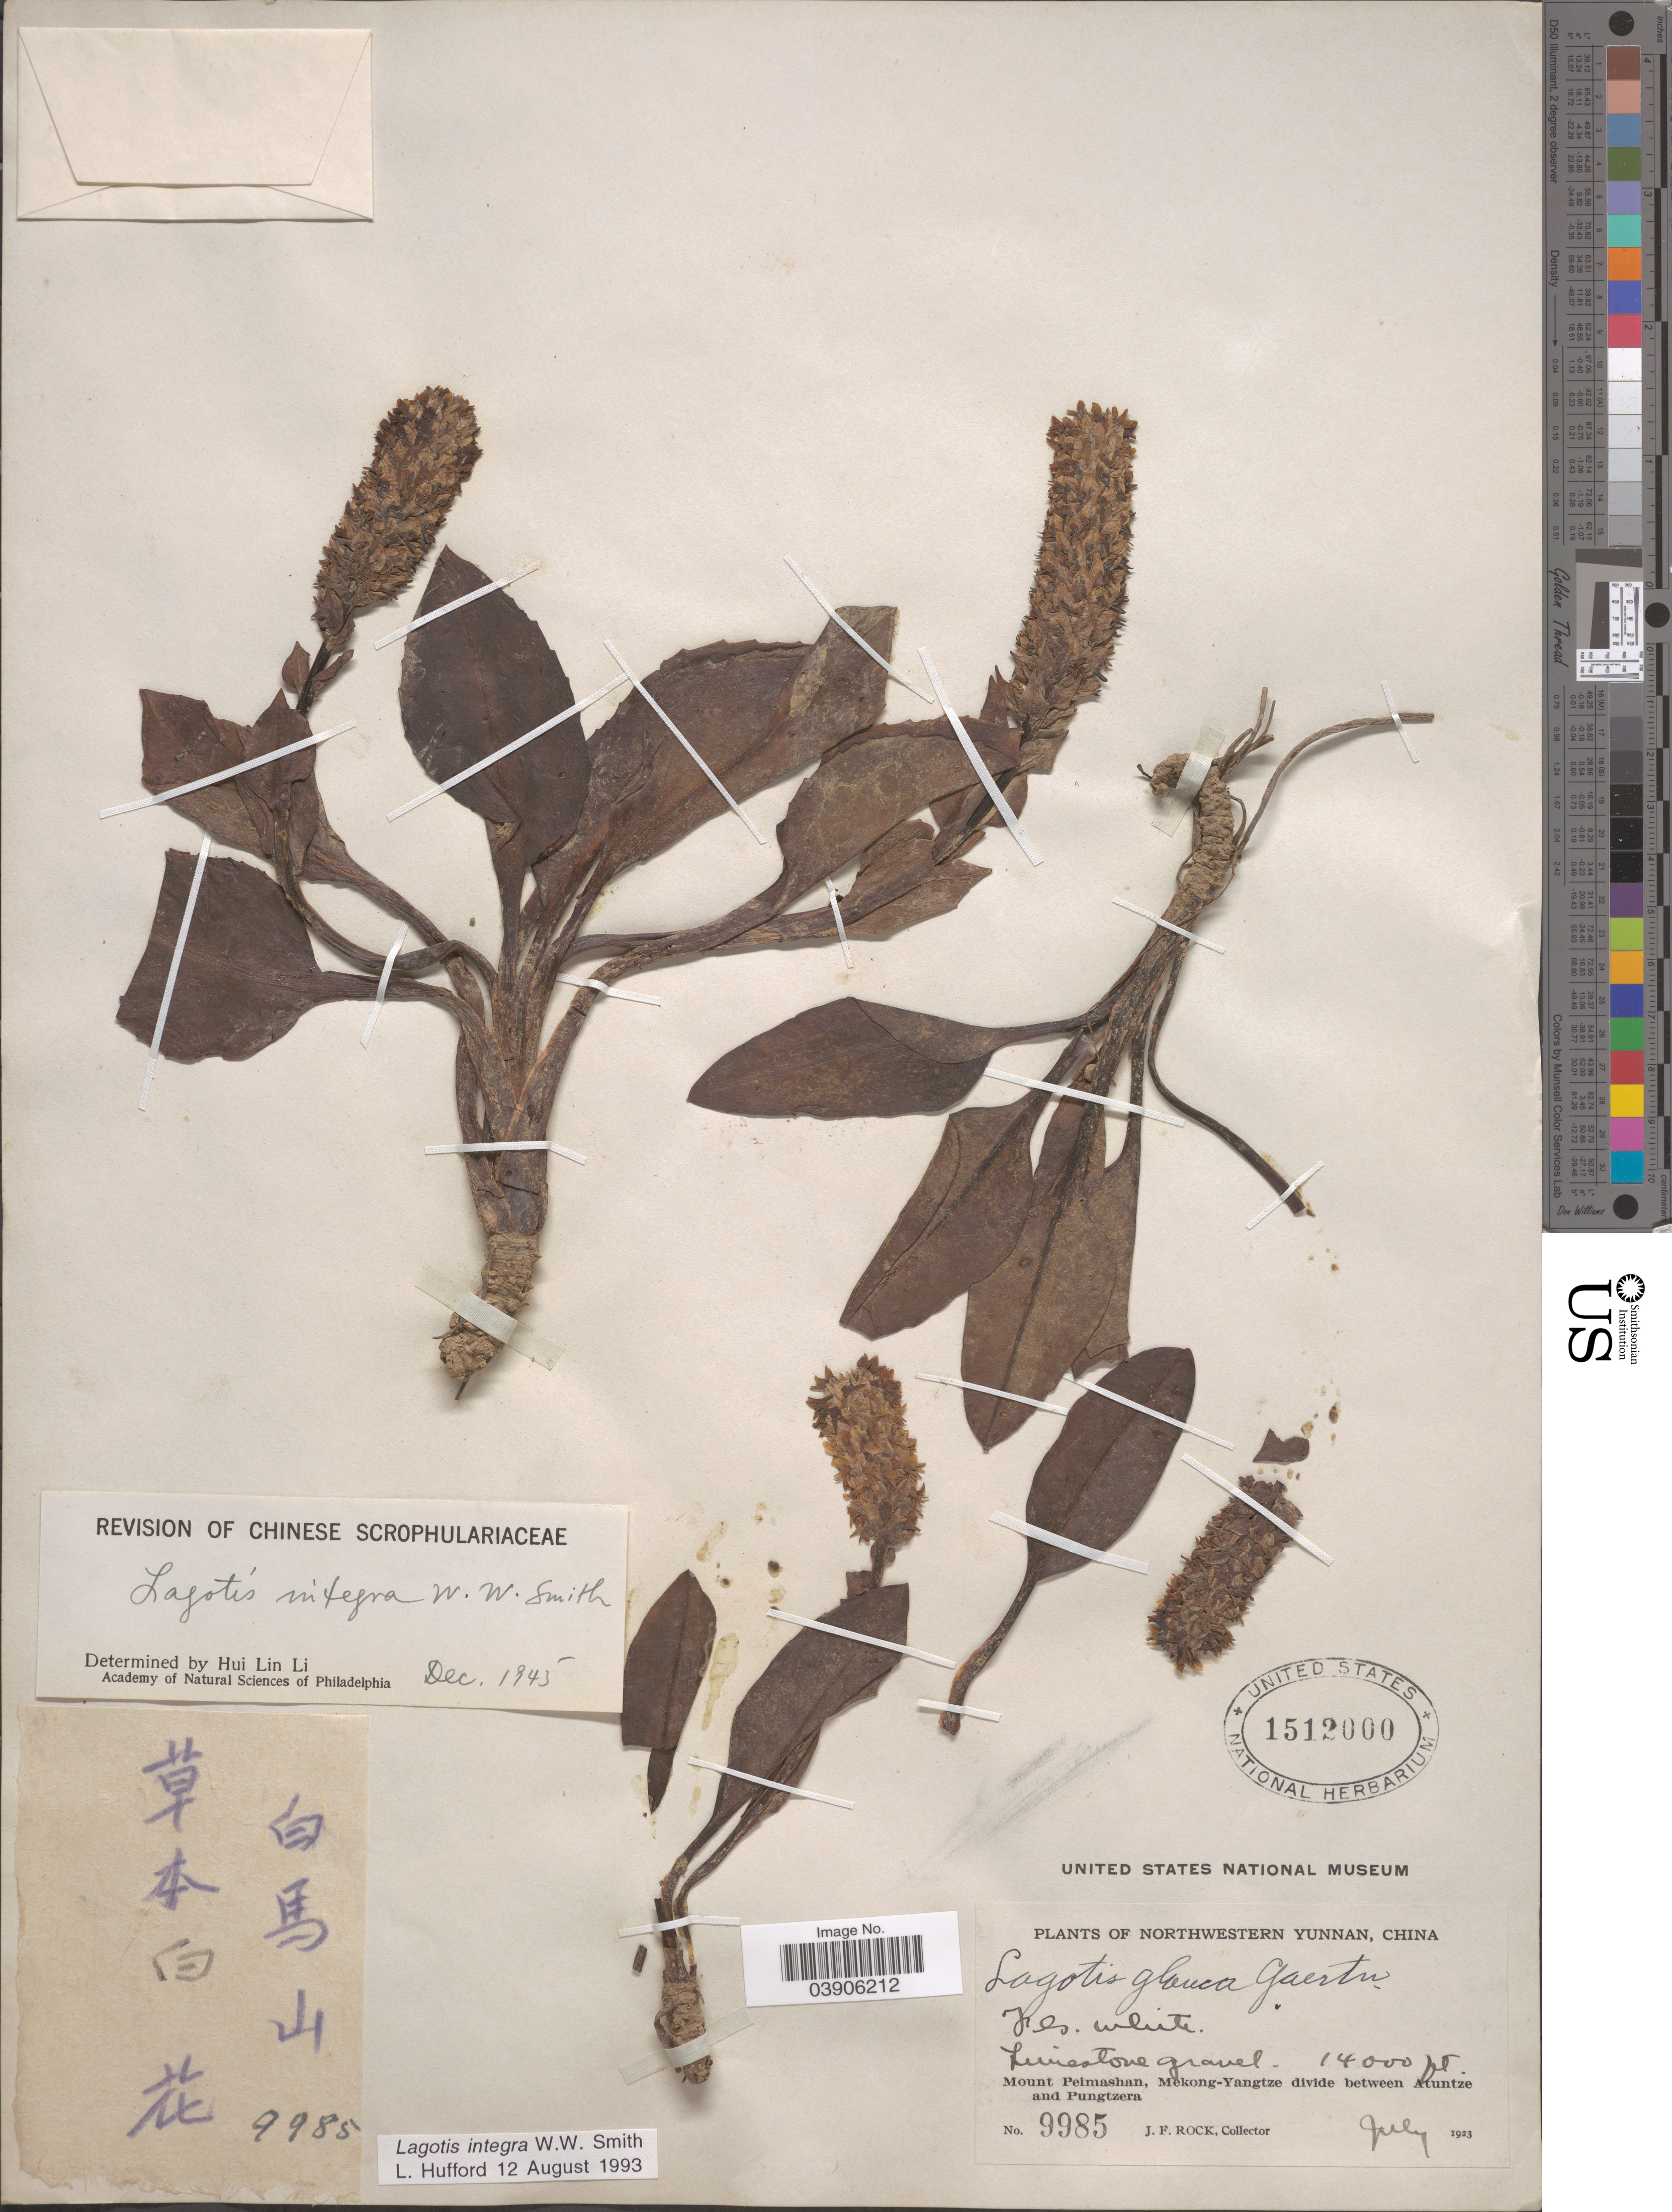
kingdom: Plantae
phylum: Tracheophyta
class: Magnoliopsida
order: Lamiales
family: Plantaginaceae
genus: Lagotis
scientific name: Lagotis integra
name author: W.W. Sm.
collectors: J. Rock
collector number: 9985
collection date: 1923-07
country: China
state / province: Yunnan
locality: Northwestern Yunnan. Mount Peimashan, Mekong-Yangtze divide between Atuntze and Pungtzera.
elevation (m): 4267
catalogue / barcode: US 1512000